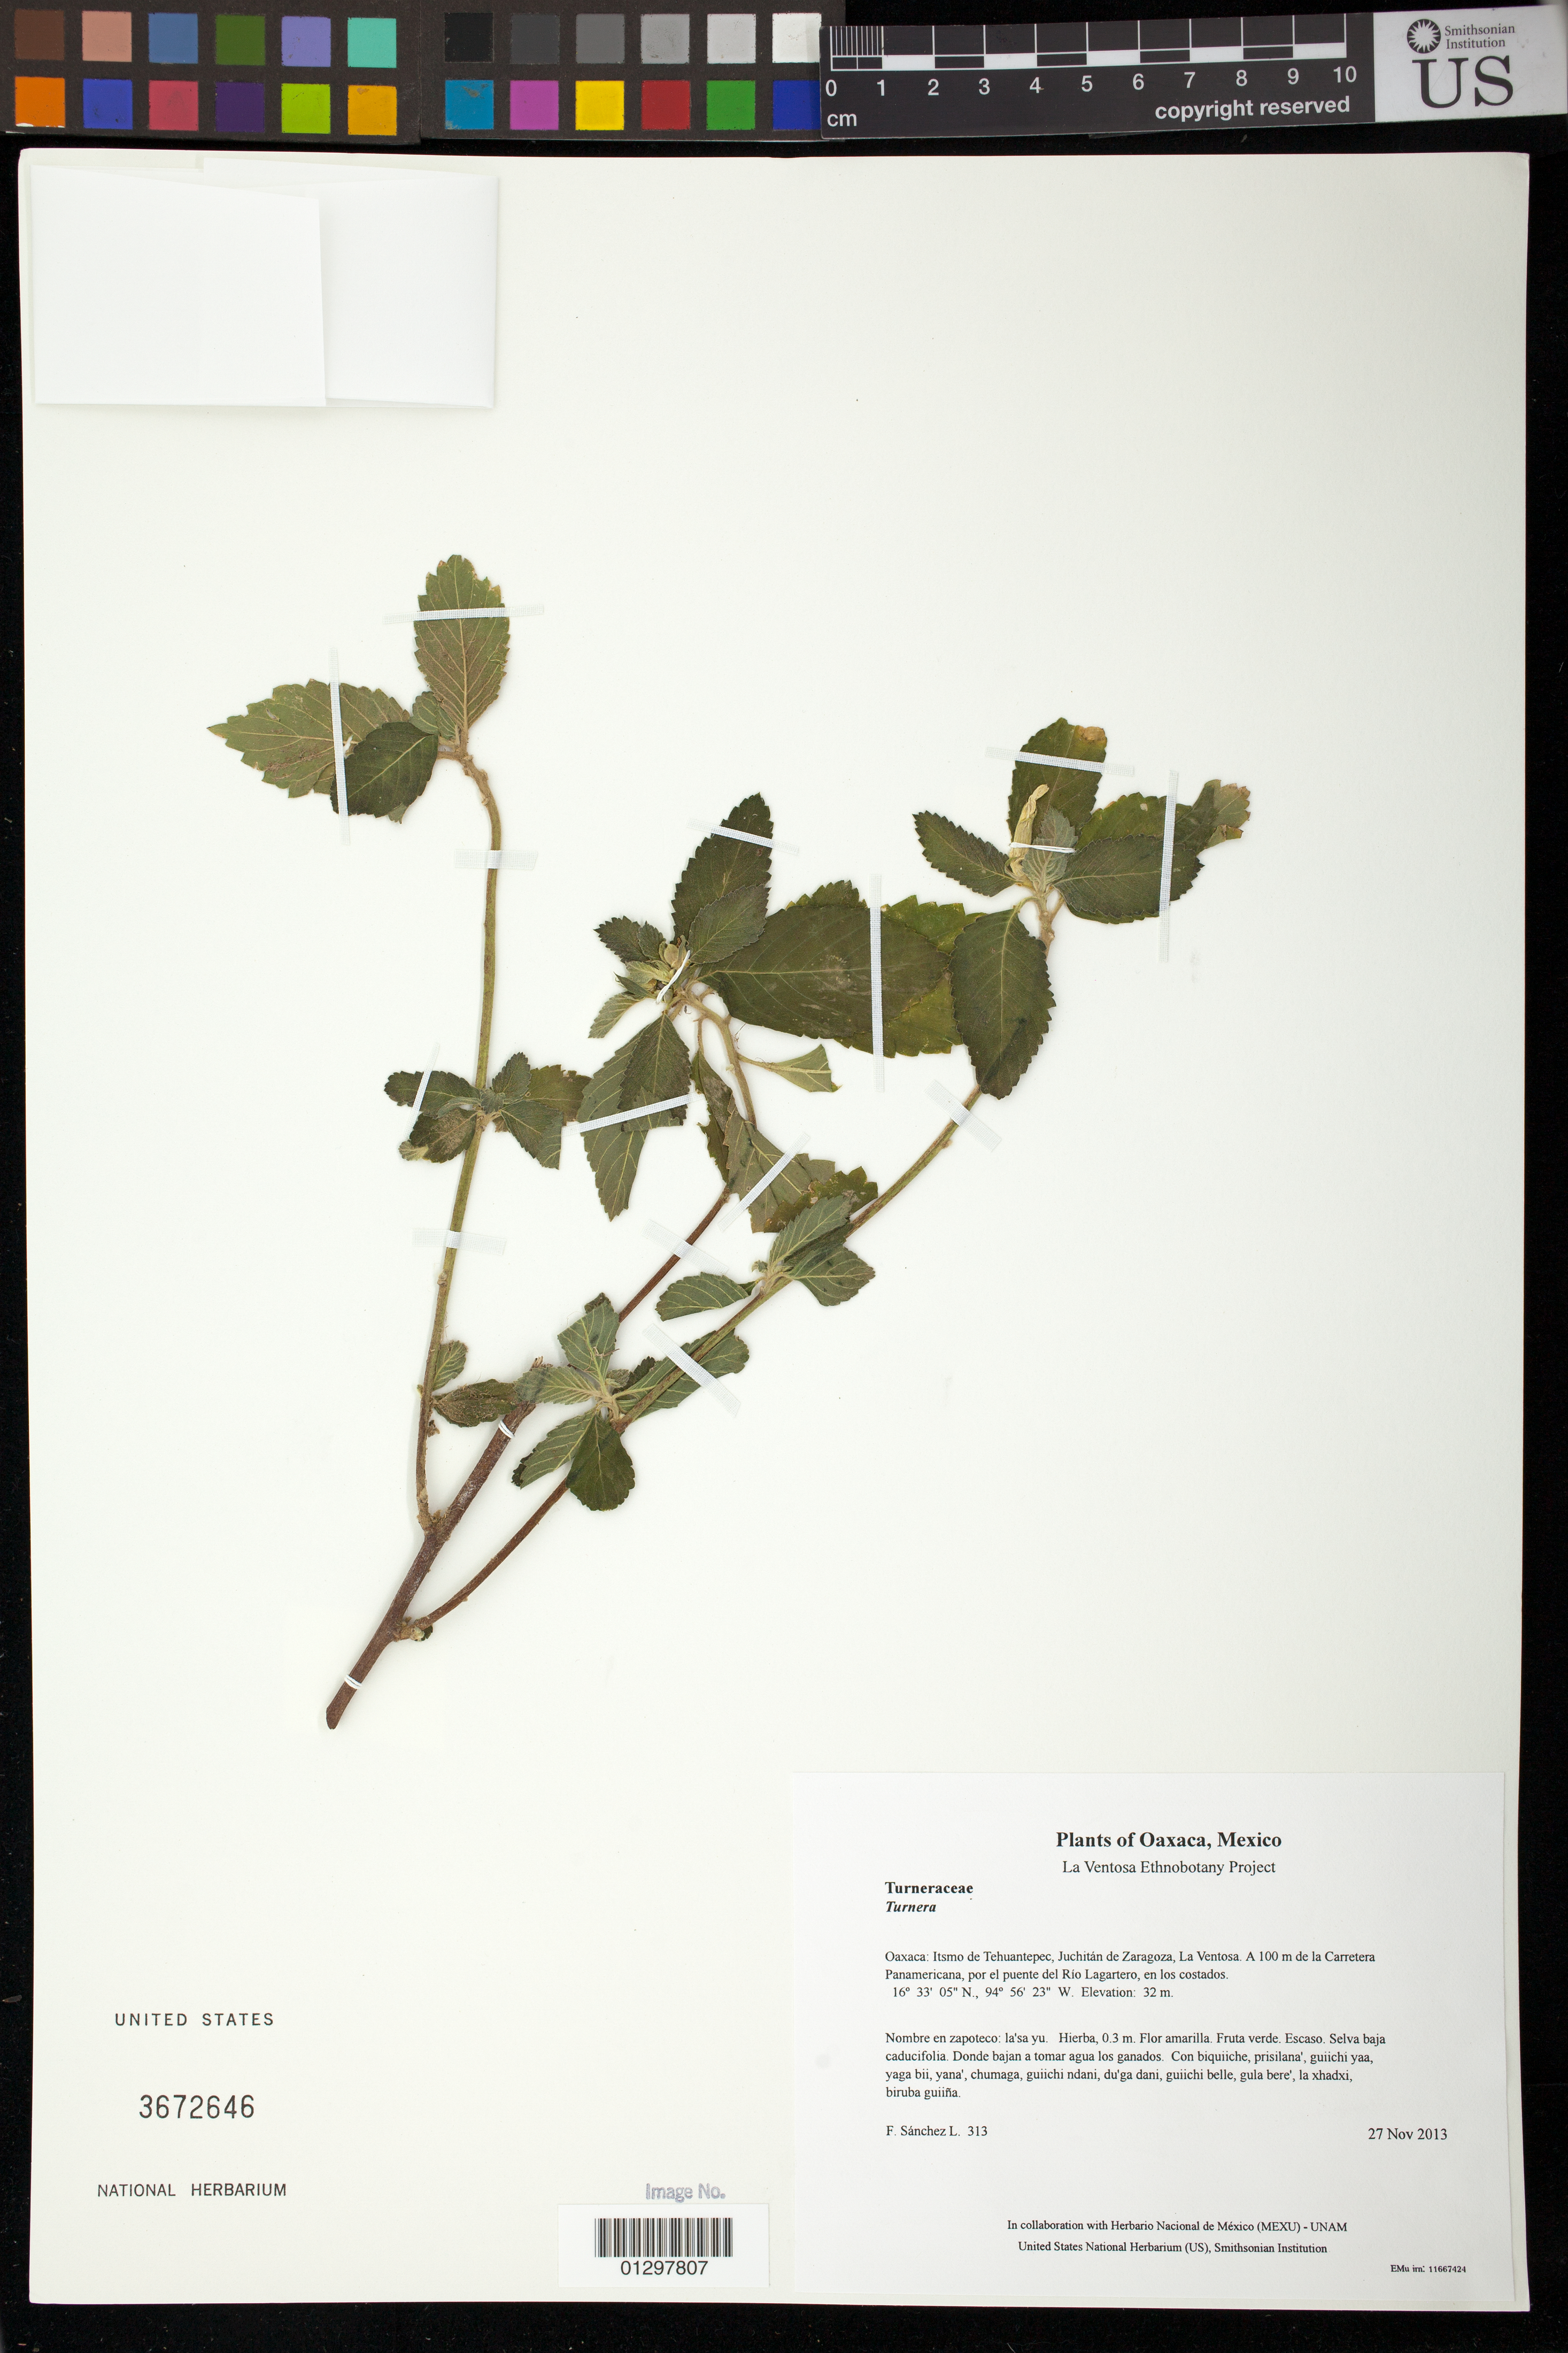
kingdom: Plantae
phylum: Tracheophyta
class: Magnoliopsida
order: Malpighiales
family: Turneraceae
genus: Turnera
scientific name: Turnera ulmifolia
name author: L.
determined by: Velasco G., Kenia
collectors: F. Sánchez L.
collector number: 313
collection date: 2013-11-27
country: Mexico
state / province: Oaxaca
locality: Itsmo de Tehuantepec, Juchitán de Zaragoza, La Ventosa. A 100 m de la Carretera Panamericana, por el puente del Río Lagartero, en los costados.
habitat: Selva baja caducifolia. Donde bajan a tomar agua los ganados.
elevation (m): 32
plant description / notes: MEXU, US; Guixi bandaga. 0.3 m. Guie' naguchi. Cuaananaxhi naga'. Huaxie'.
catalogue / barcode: US 3672646